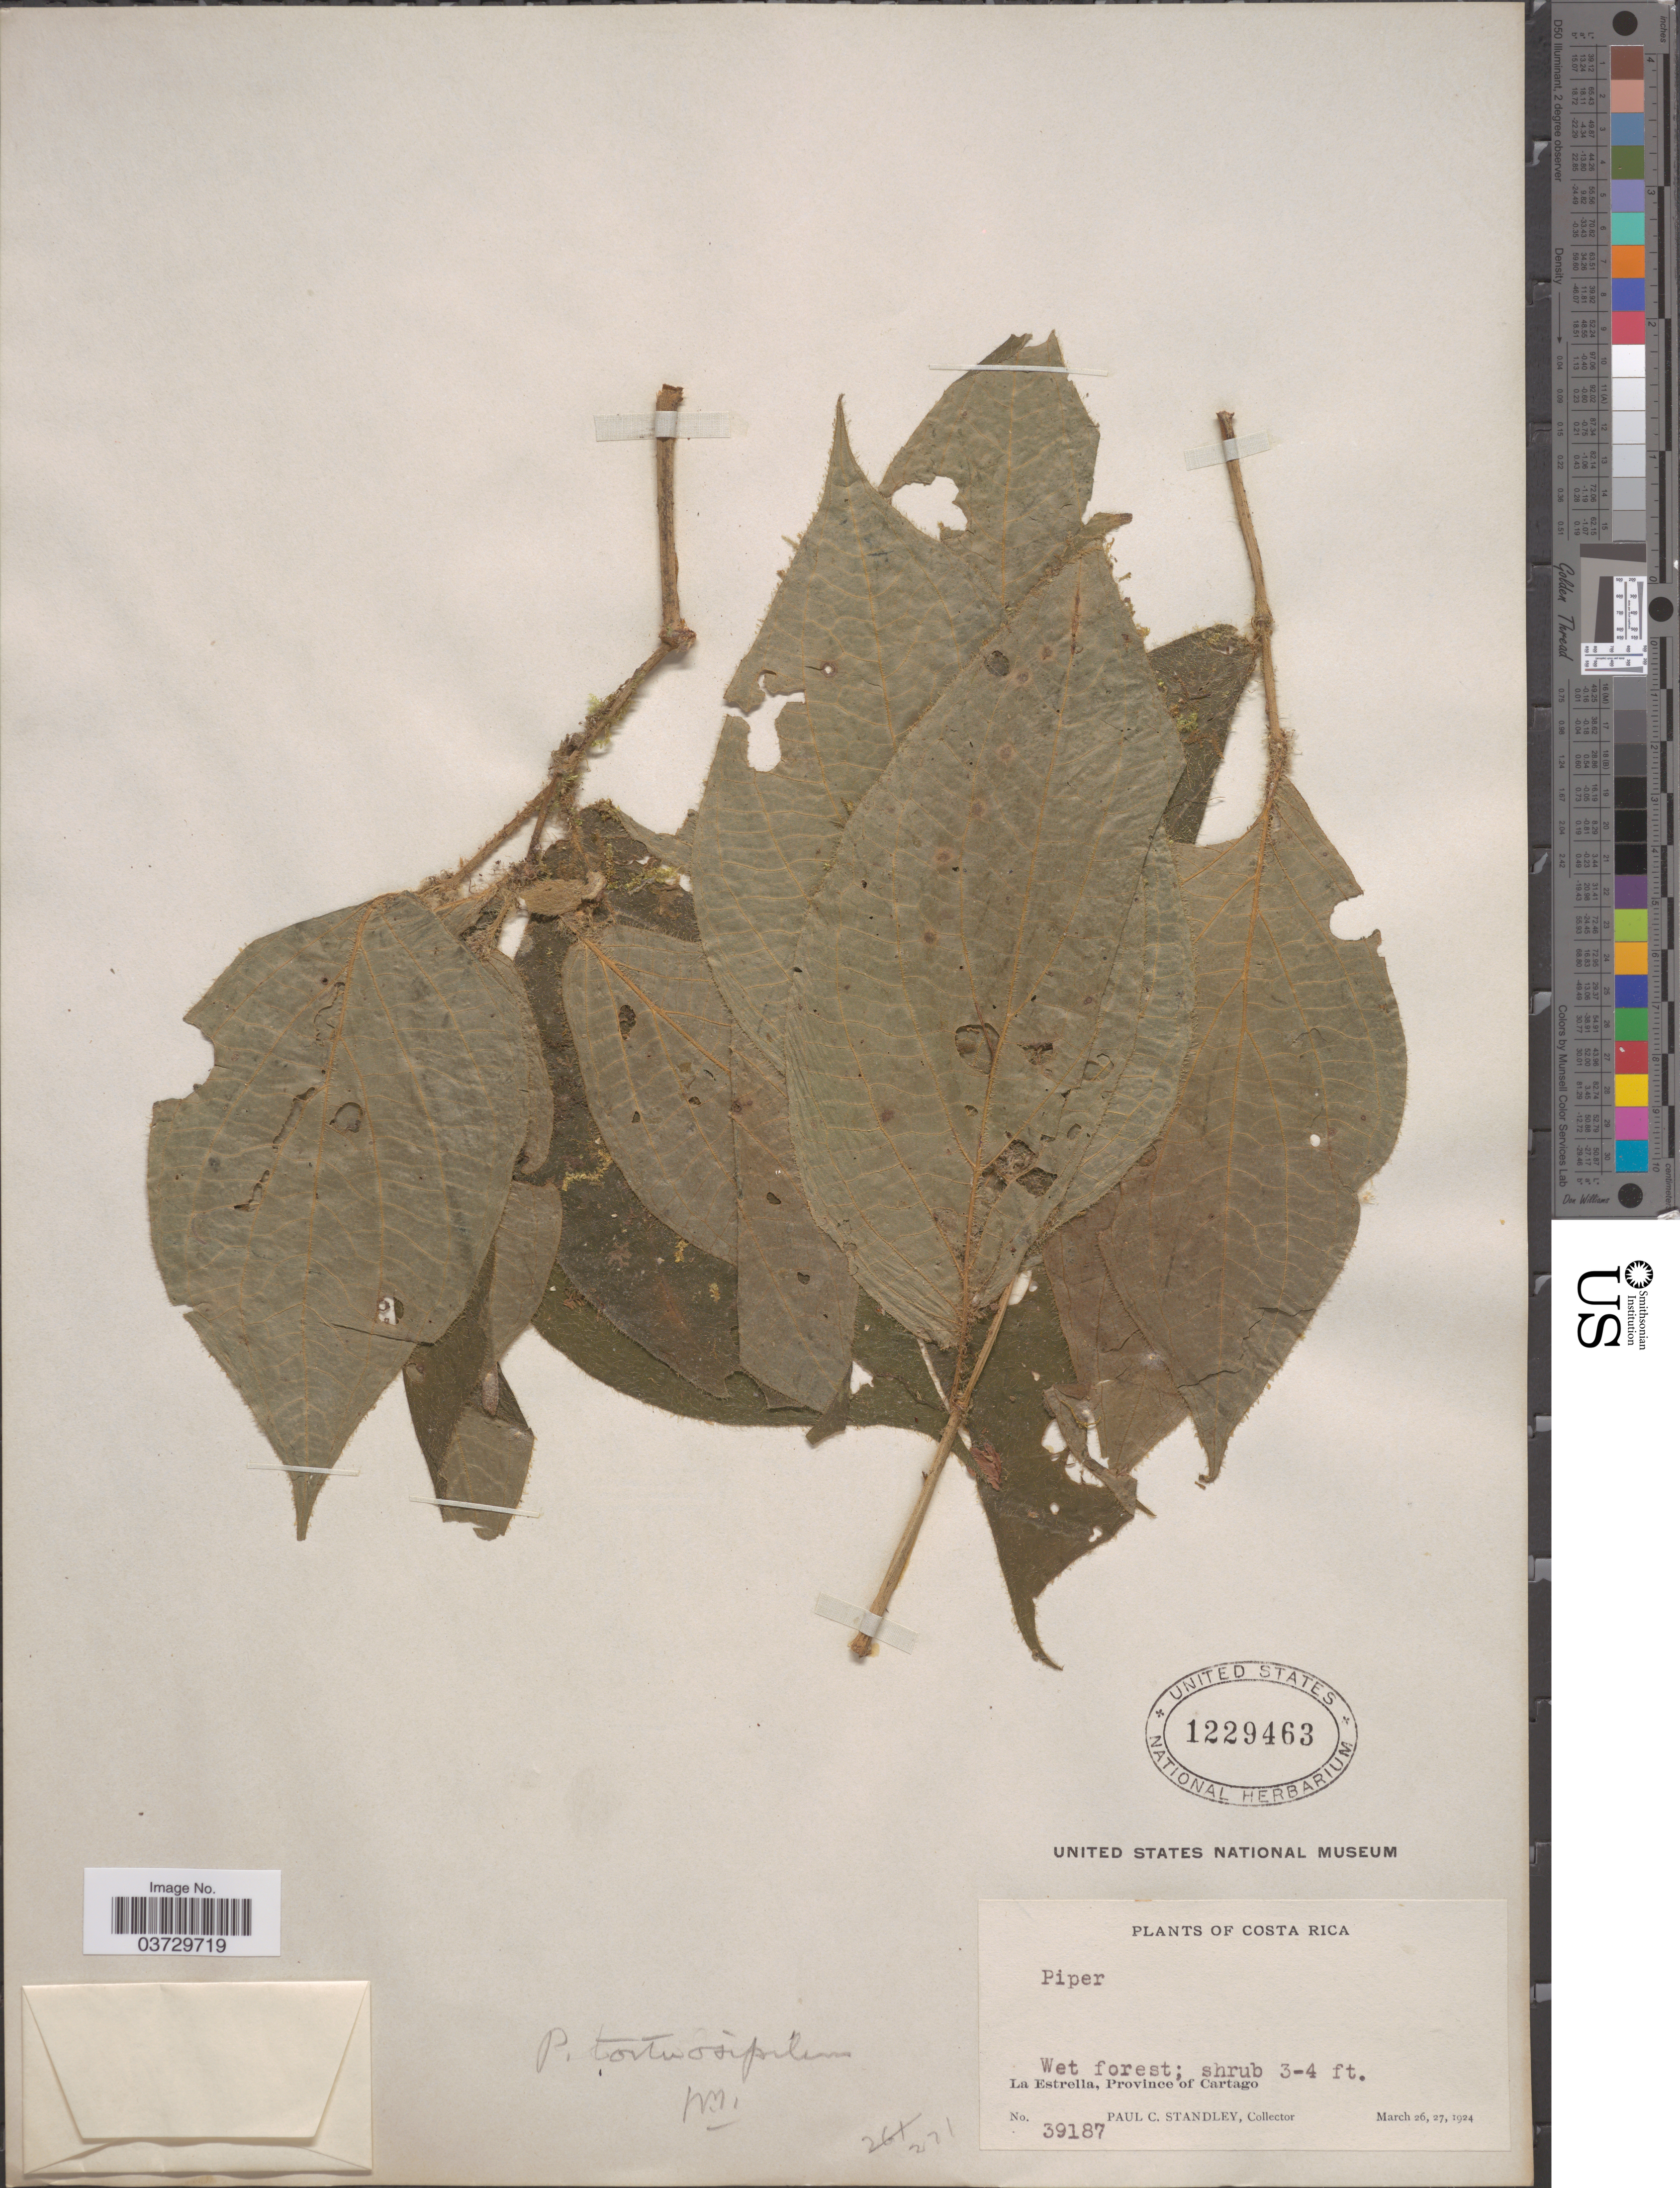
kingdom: Plantae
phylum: Tracheophyta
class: Magnoliopsida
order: Piperales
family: Piperaceae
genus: Piper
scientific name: Piper tortuosipilum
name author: Trel.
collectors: P. C. Standley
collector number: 39187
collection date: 1924-03-26/1924-03-27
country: Costa Rica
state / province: Cartago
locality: La Estrella.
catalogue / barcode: US 1229463